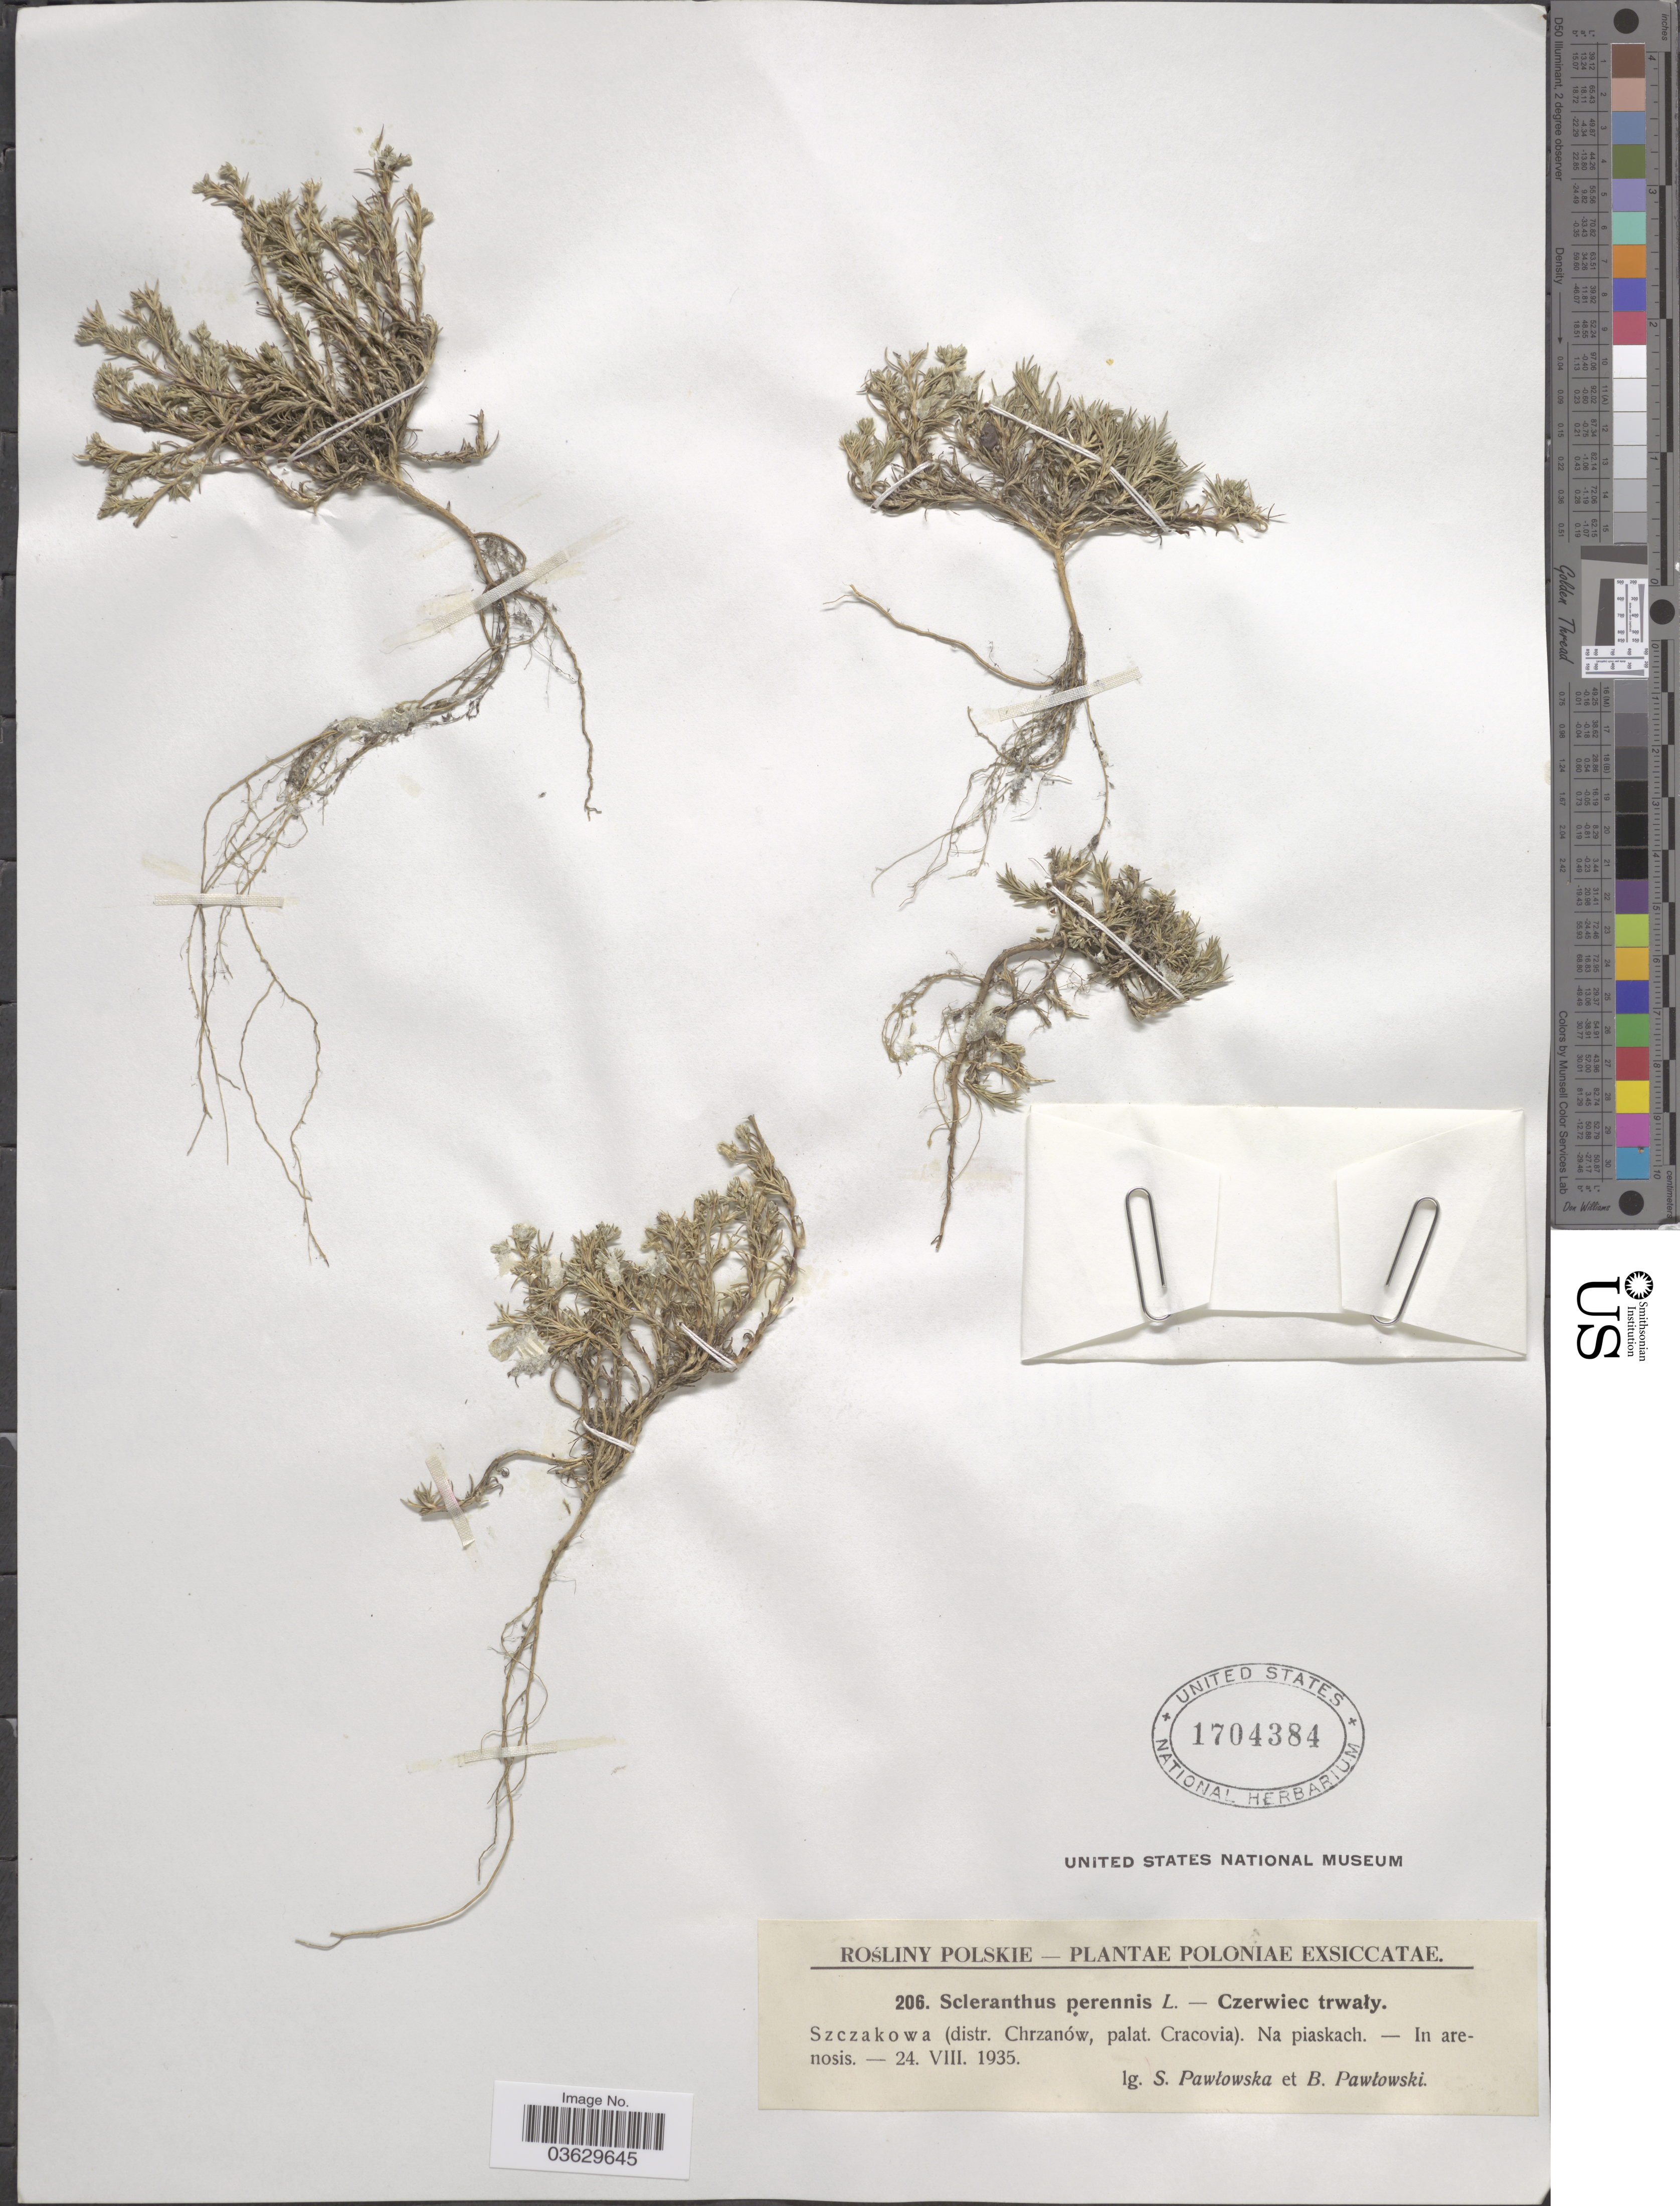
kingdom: Plantae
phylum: Tracheophyta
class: Magnoliopsida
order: Caryophyllales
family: Caryophyllaceae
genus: Scleranthus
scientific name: Scleranthus perennis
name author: L.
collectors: S. Pawlowska & B. Pawlowski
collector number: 206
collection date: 1935-08-24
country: Poland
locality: Poloniae. Szczakowa (distr. Chrzanów, palat. Cracovia). Na piaskach.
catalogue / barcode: US 1704384